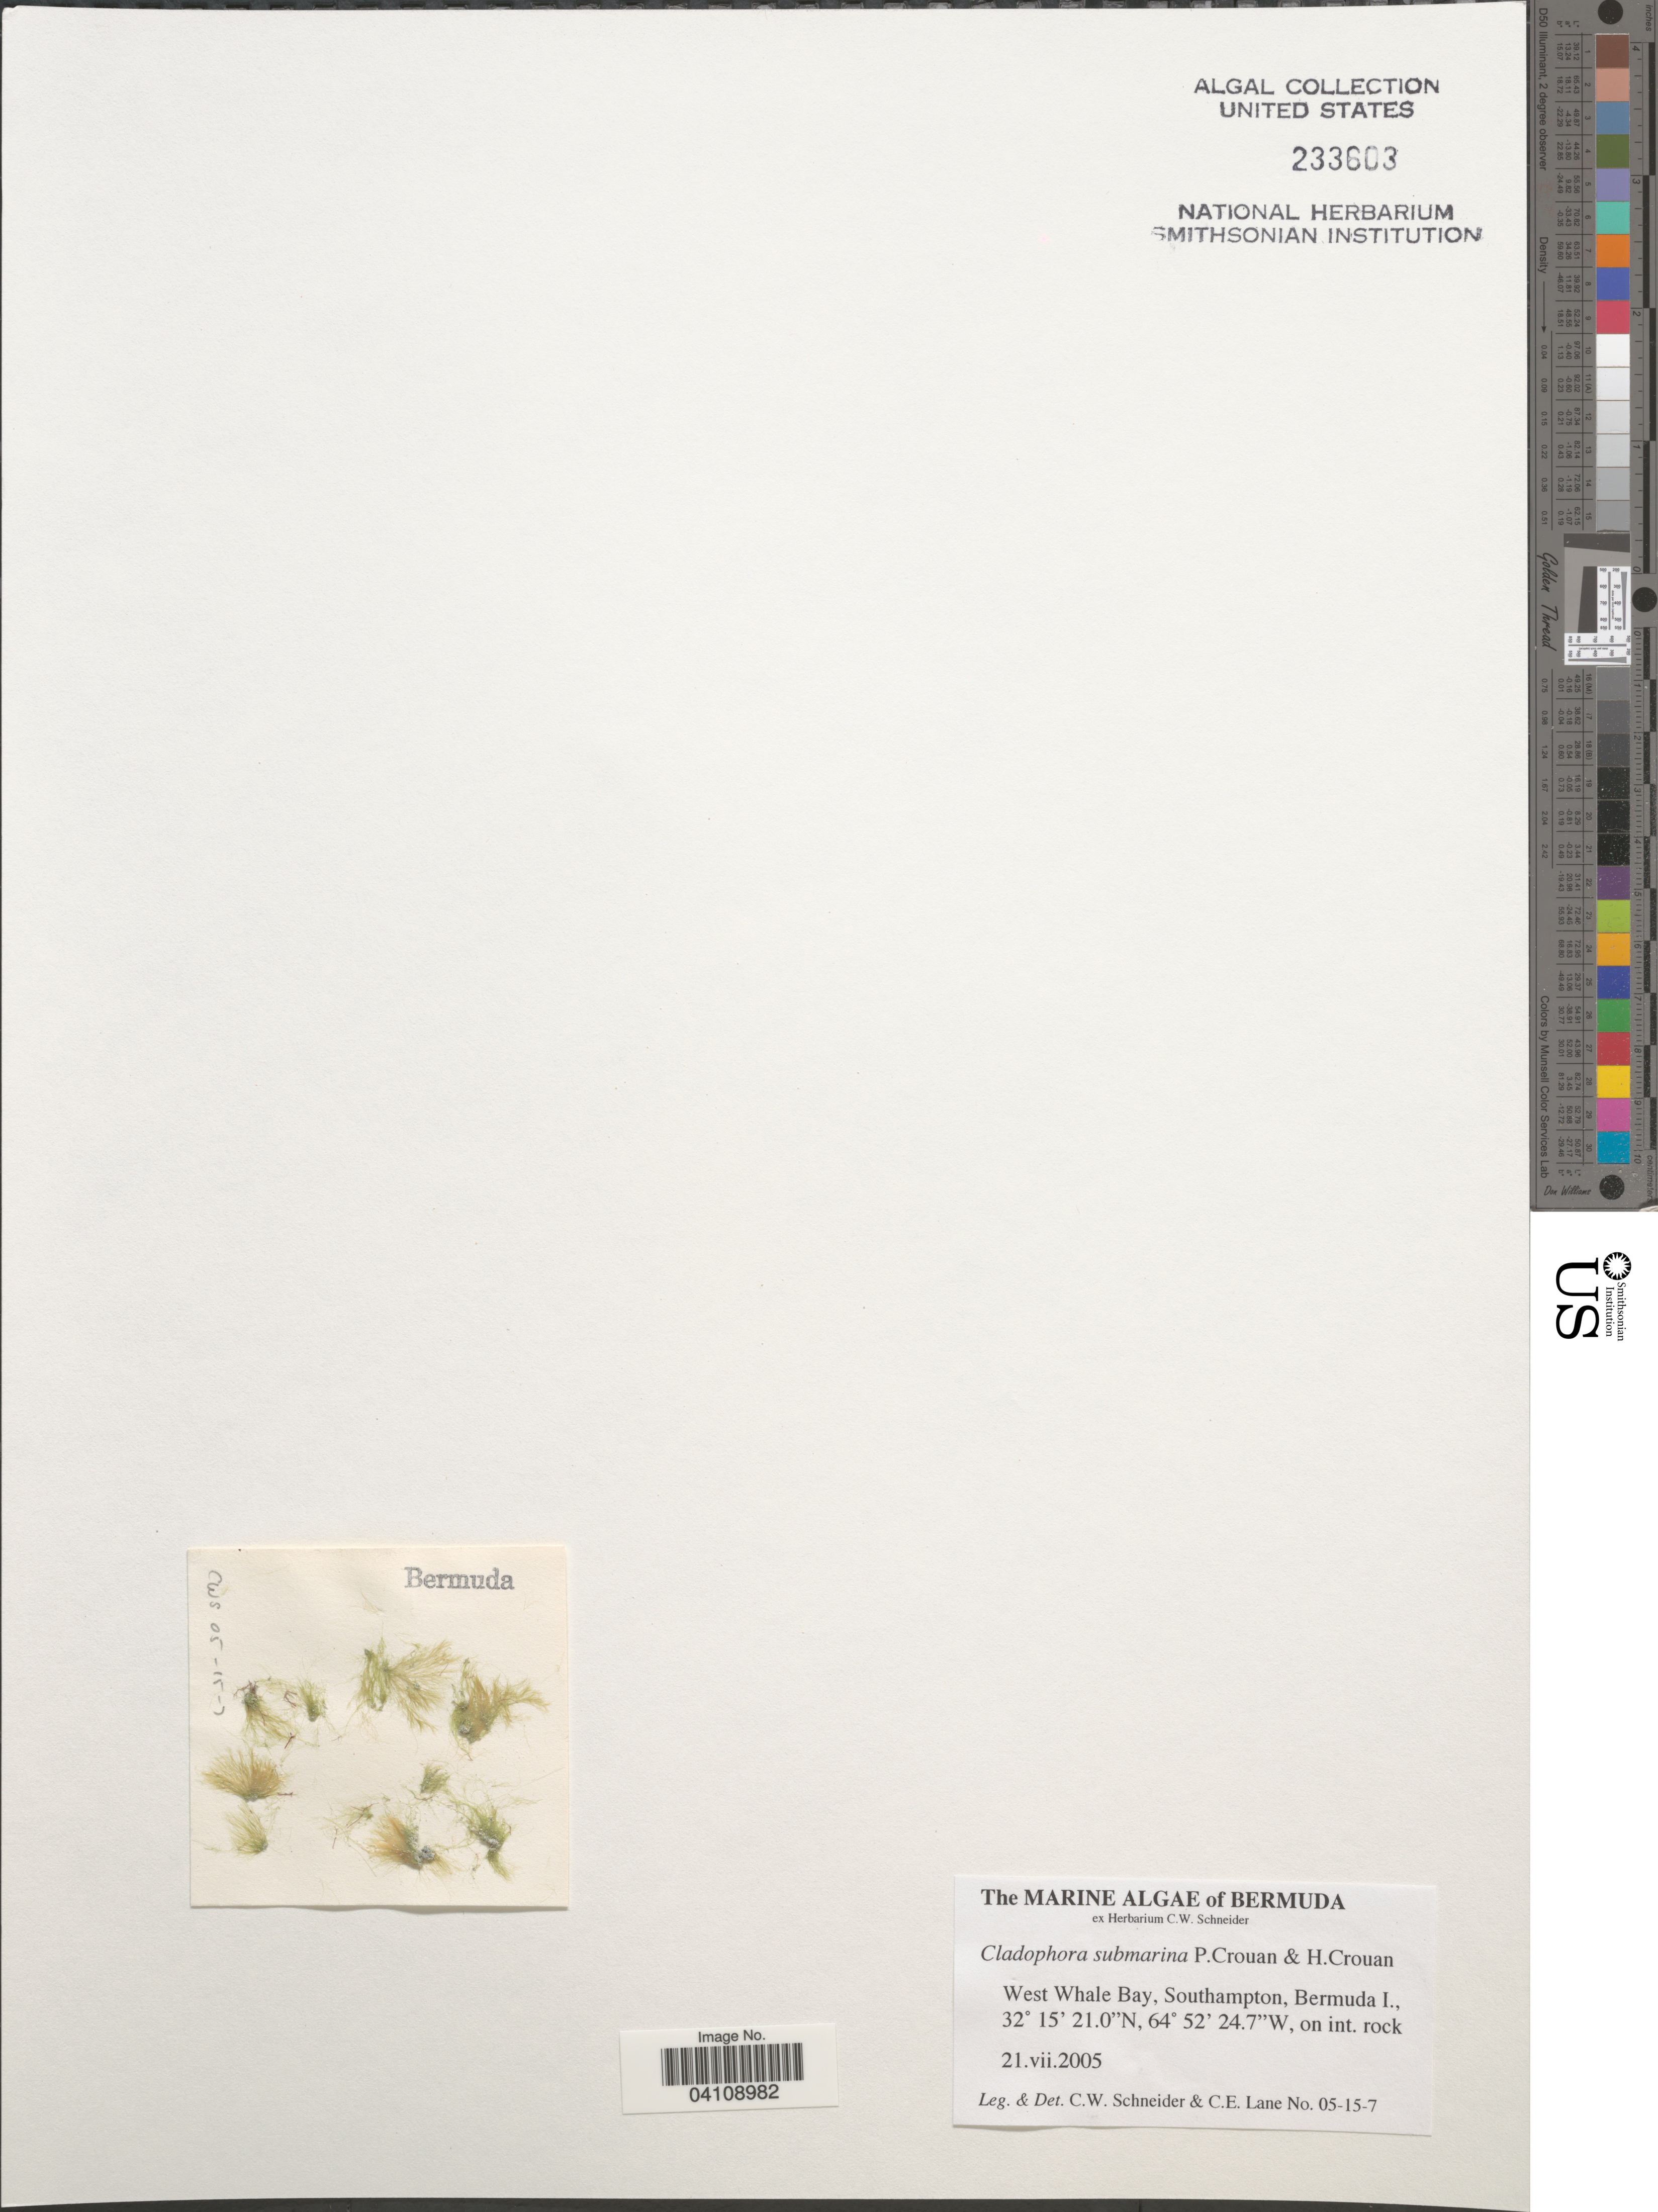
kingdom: Plantae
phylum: Chlorophyta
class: Ulvophyceae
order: Cladophorales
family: Cladophoraceae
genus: Cladophora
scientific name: Cladophora submarina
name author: P. Crouan & H. Crouan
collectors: C. W.Schneider & C. E. Lane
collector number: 05-15-7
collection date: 2005-07-21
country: Bermuda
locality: West Whale Bay, Southampton, Bermuda I.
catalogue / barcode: US 233603